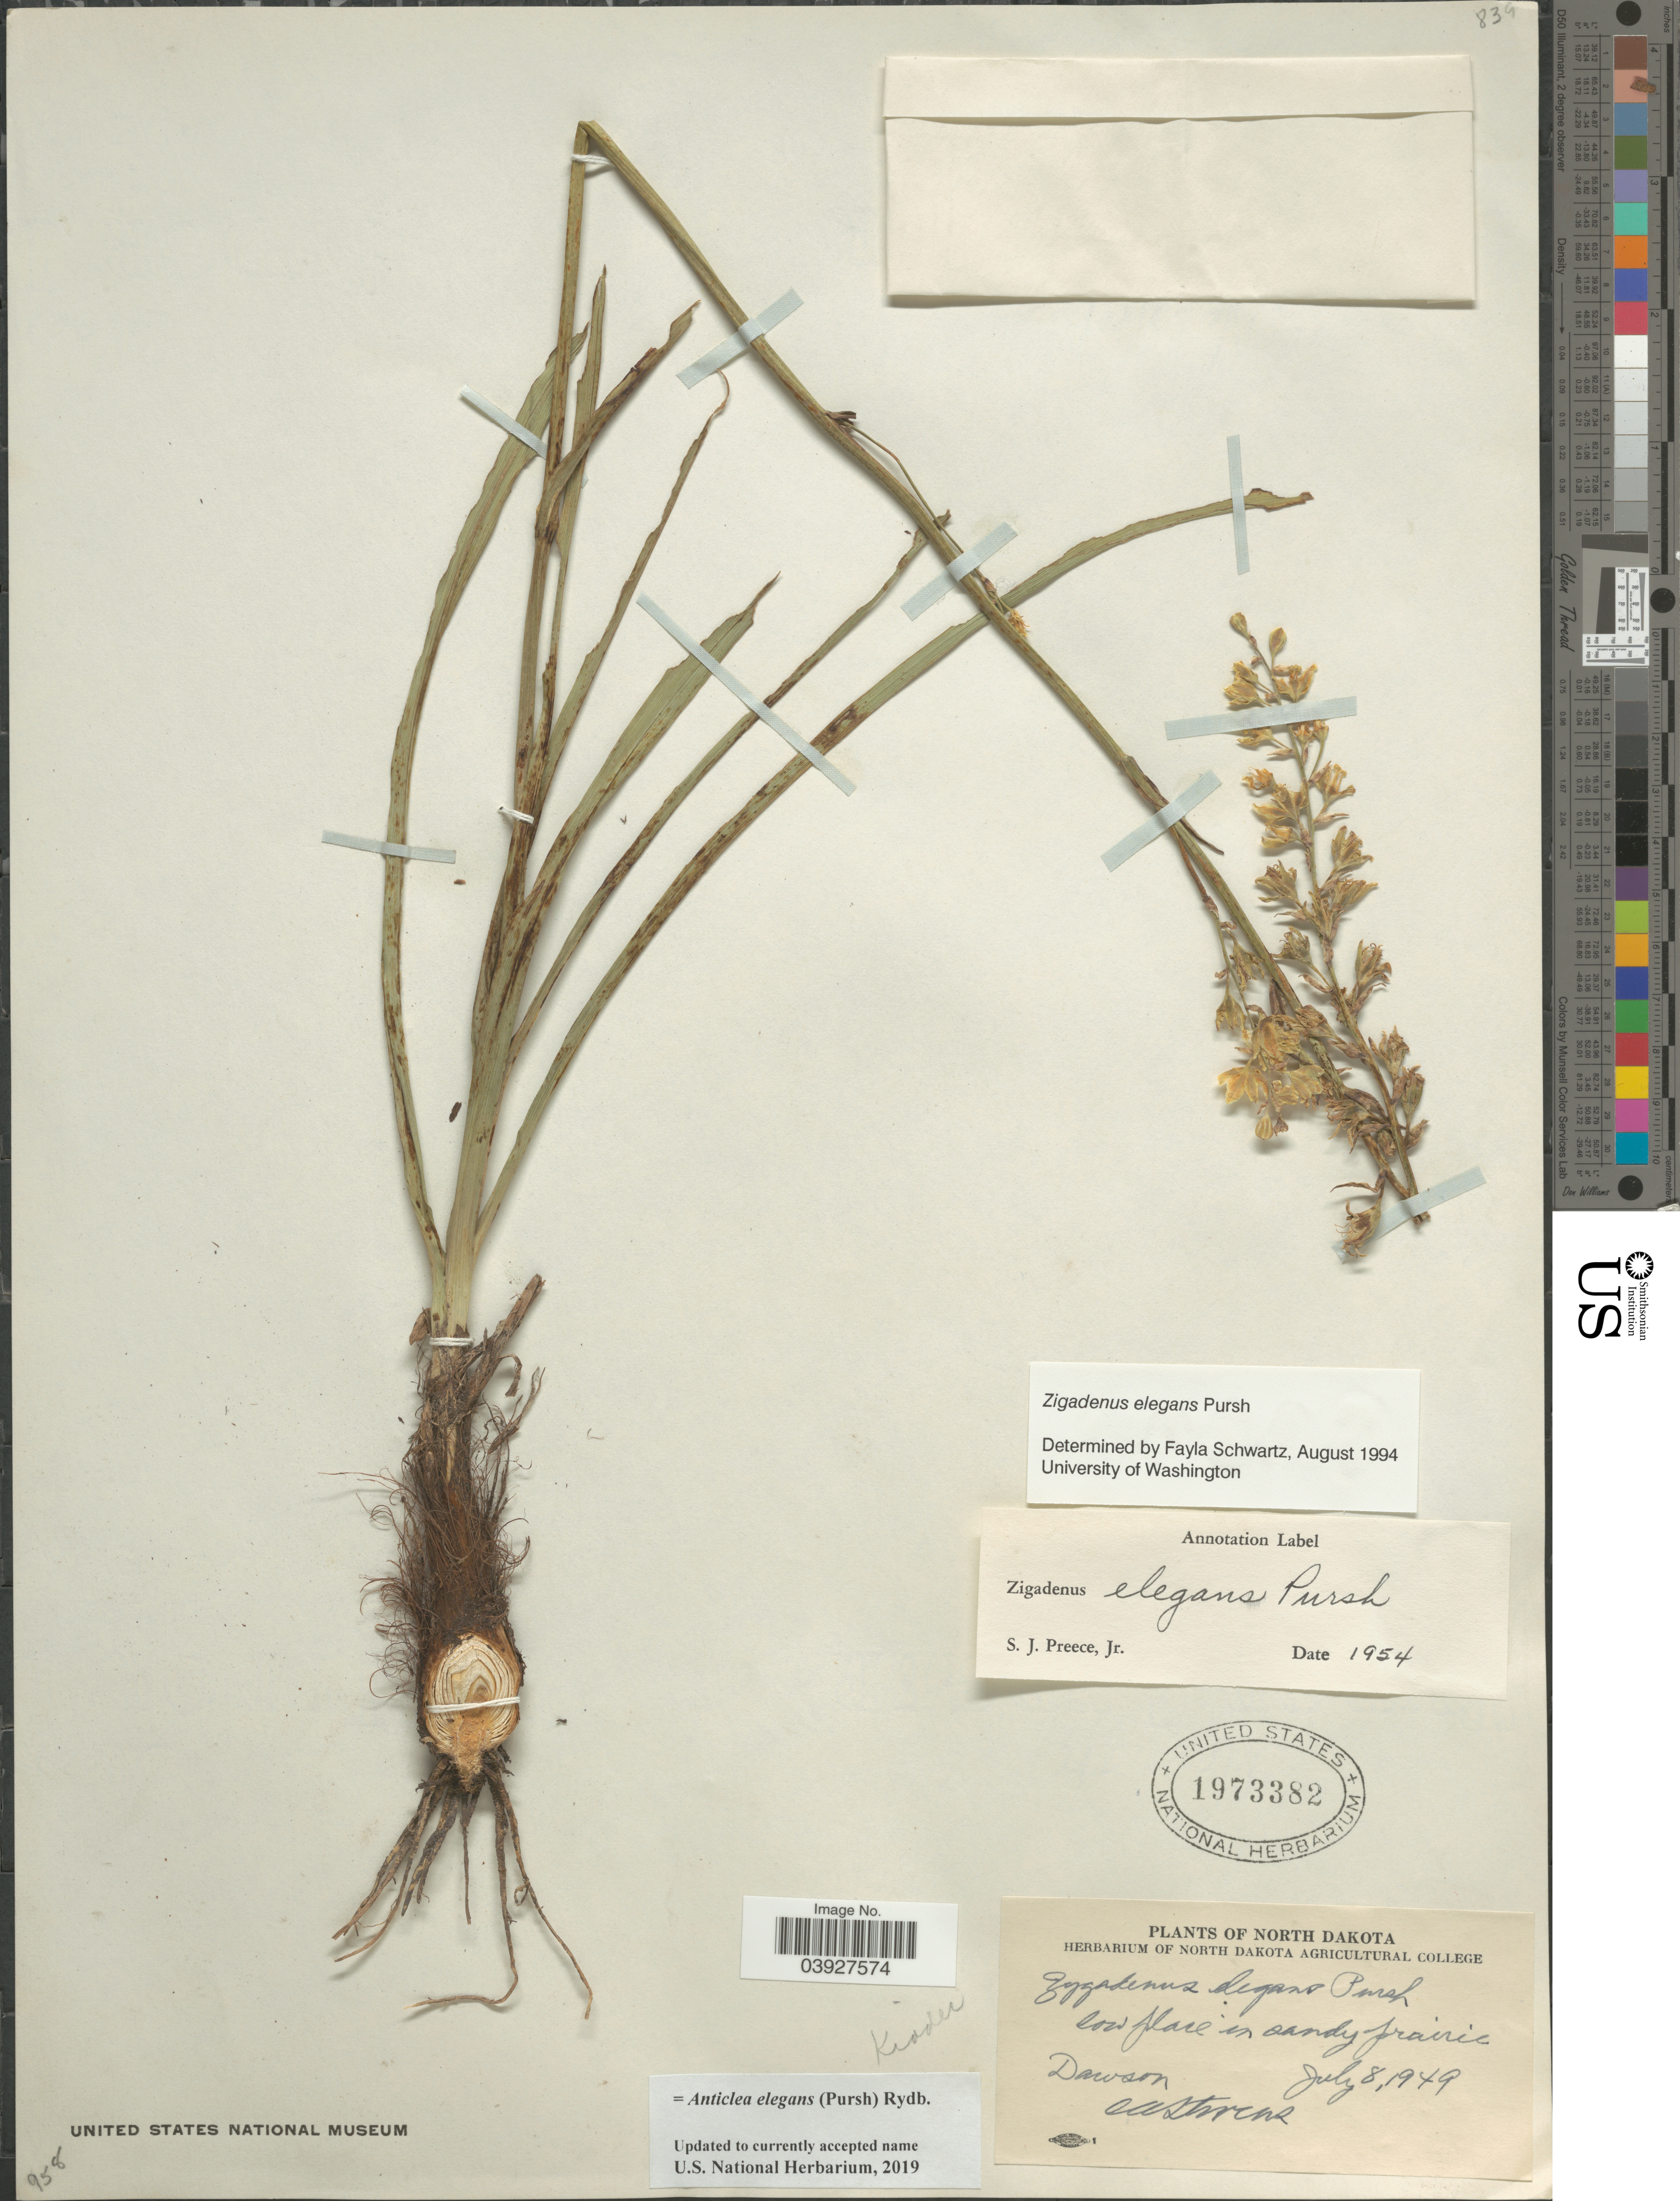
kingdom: Plantae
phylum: Tracheophyta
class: Liliopsida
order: Liliales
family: Melanthiaceae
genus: Anticlea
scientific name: Anticlea elegans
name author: (Pursh) Rydb.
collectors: O. A. Stevens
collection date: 1949-07-08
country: United States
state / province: North Dakota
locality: Low place in sandy prairie. Dawson.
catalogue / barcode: US 1973382